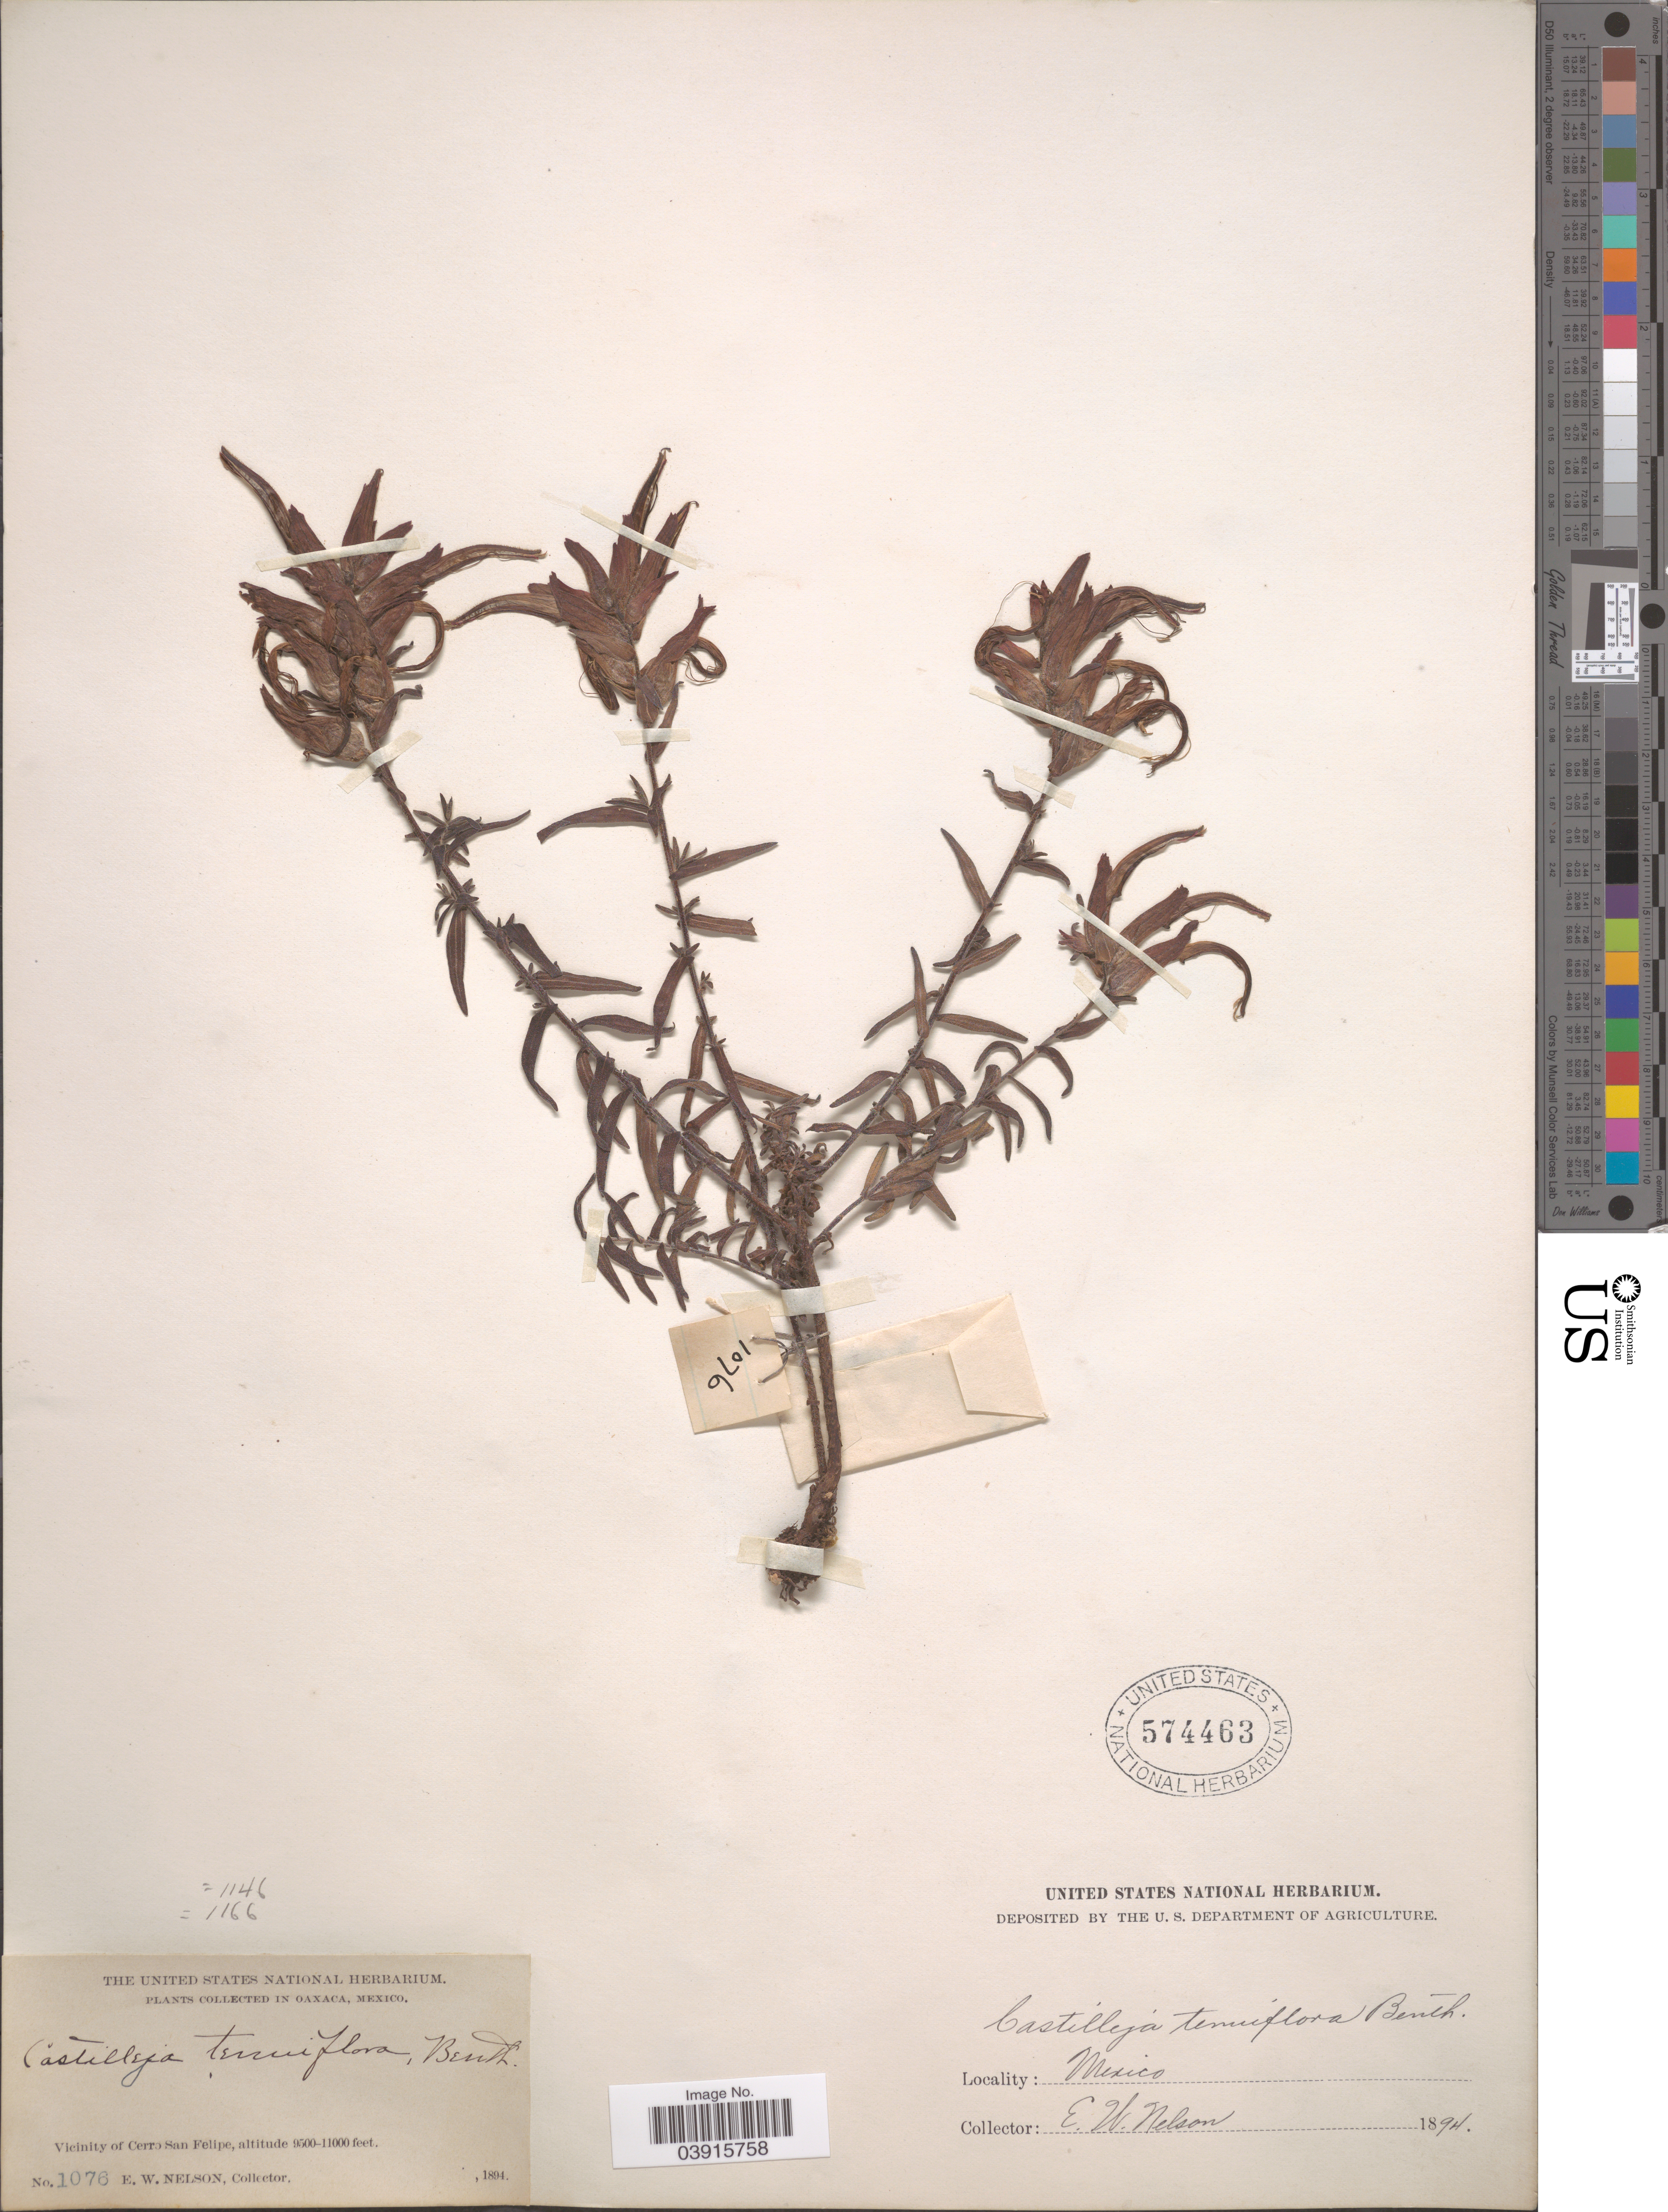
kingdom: Plantae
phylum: Tracheophyta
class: Magnoliopsida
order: Lamiales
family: Orobanchaceae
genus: Castilleja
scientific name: Castilleja tenuiflora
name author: Benth.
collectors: E. W. Nelson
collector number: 1076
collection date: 1894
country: Mexico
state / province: Oaxaca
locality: Vicinity of Cerro San Felipe.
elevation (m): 2896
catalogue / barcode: US 574463